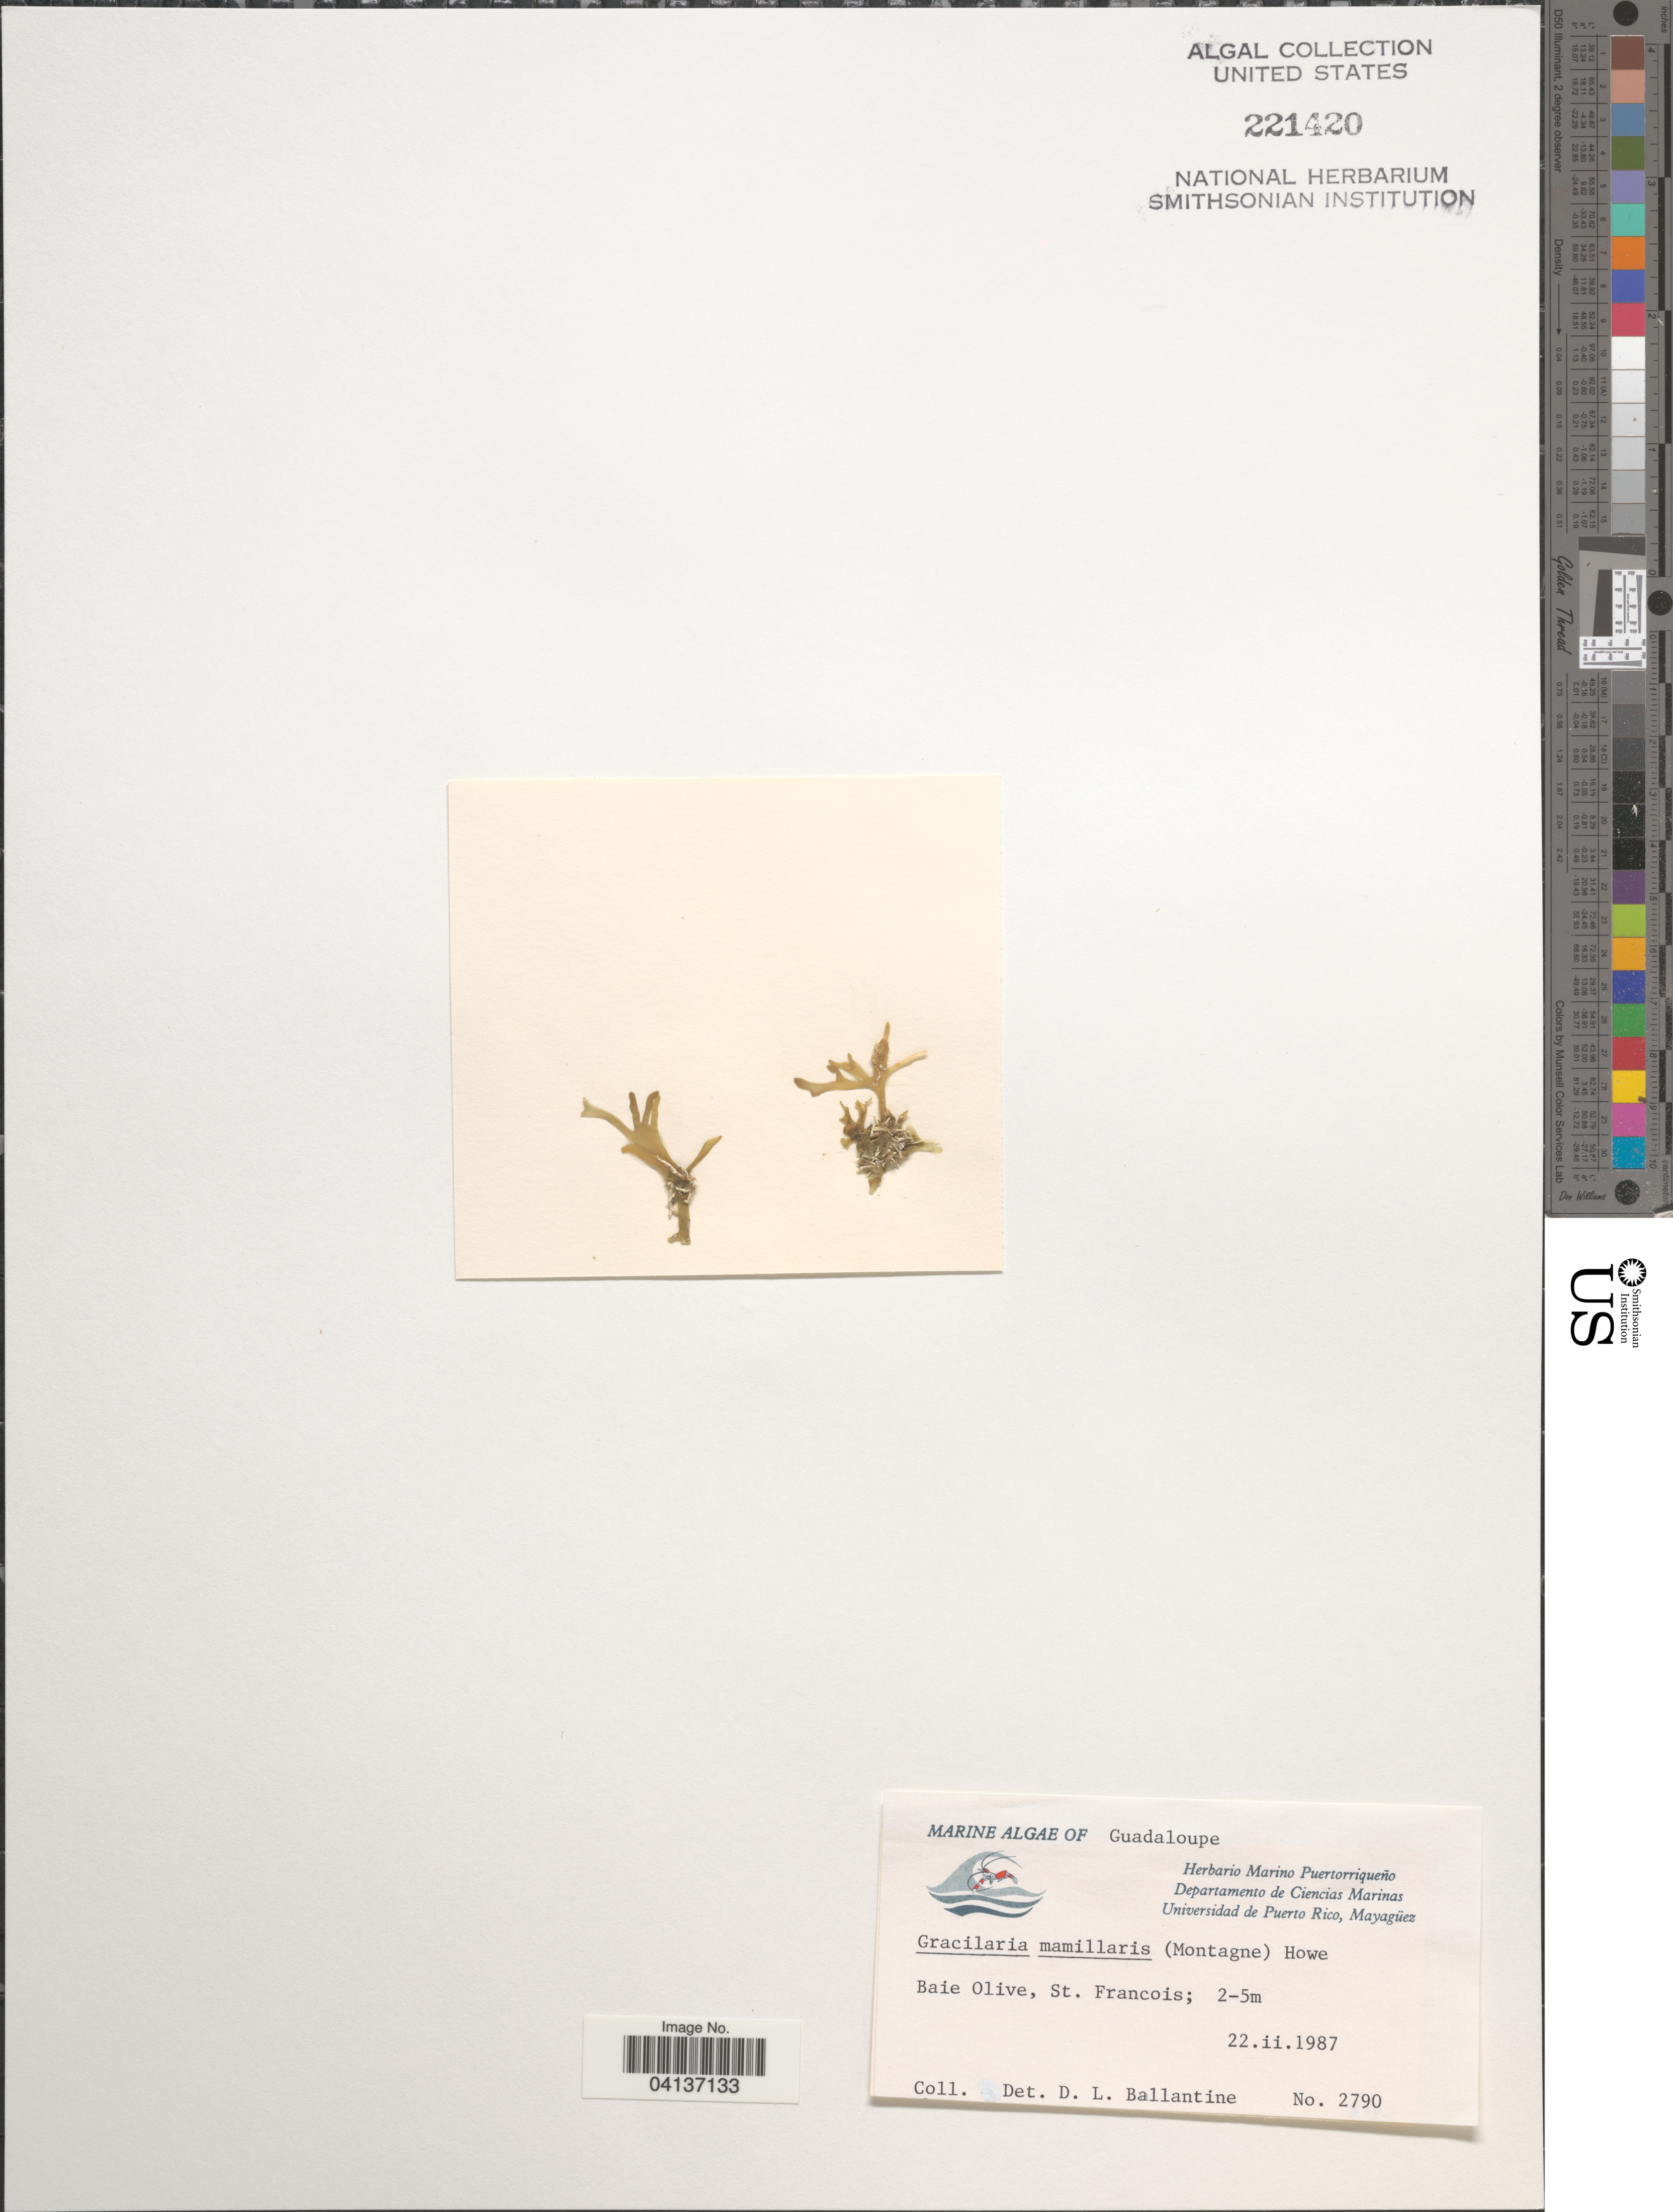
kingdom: Plantae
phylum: Rhodophyta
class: Florideophyceae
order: Gracilariales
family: Gracilariaceae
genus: Gracilaria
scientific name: Gracilaria mammillaris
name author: (Mont.) M. Howe in Britton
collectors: D.L. Ballantine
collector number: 2790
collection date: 1987-02-22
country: Guadeloupe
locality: Guadaloupe. Baie Olive, St. Francois.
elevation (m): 2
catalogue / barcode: US 221420